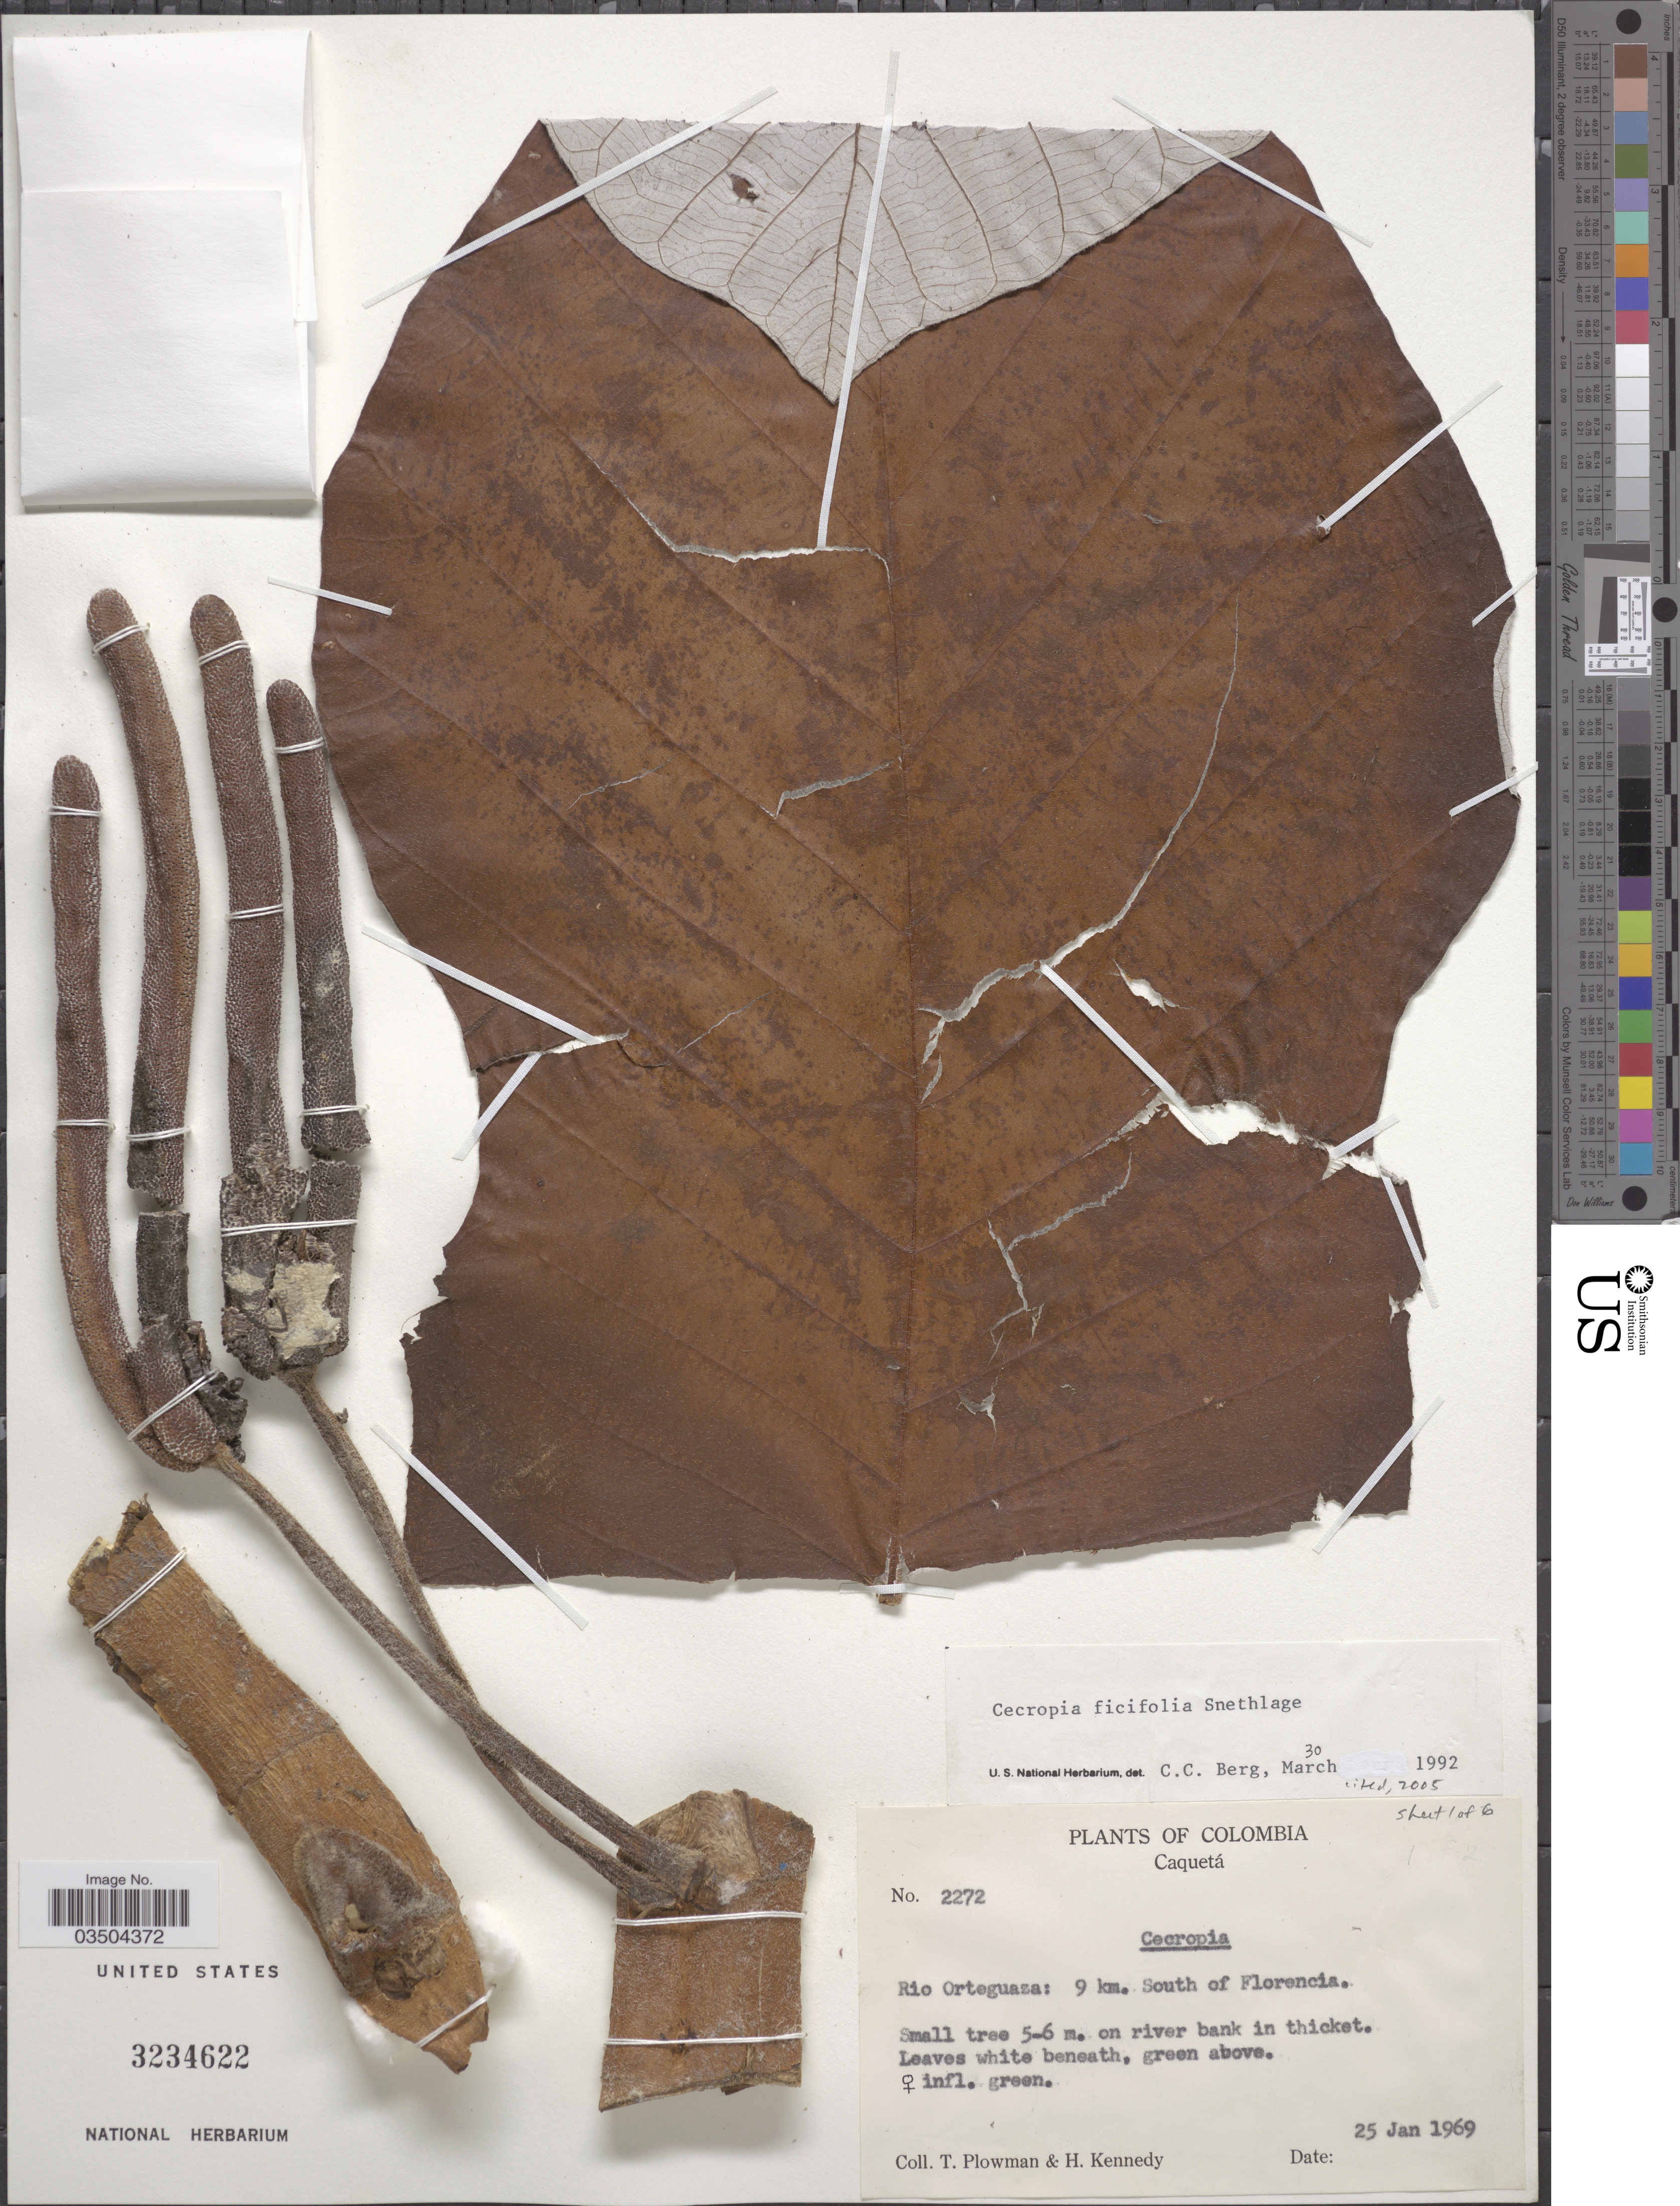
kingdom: Plantae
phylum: Tracheophyta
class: Magnoliopsida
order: Rosales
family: Urticaceae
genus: Cecropia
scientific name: Cecropia ficifolia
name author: Snethlage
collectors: T. Plowman & H. Kennedy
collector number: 2272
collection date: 1969-01-25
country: Colombia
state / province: Caquetá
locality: Rio Orteguaza: 9 km. South of Florencia.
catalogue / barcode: US 3234622